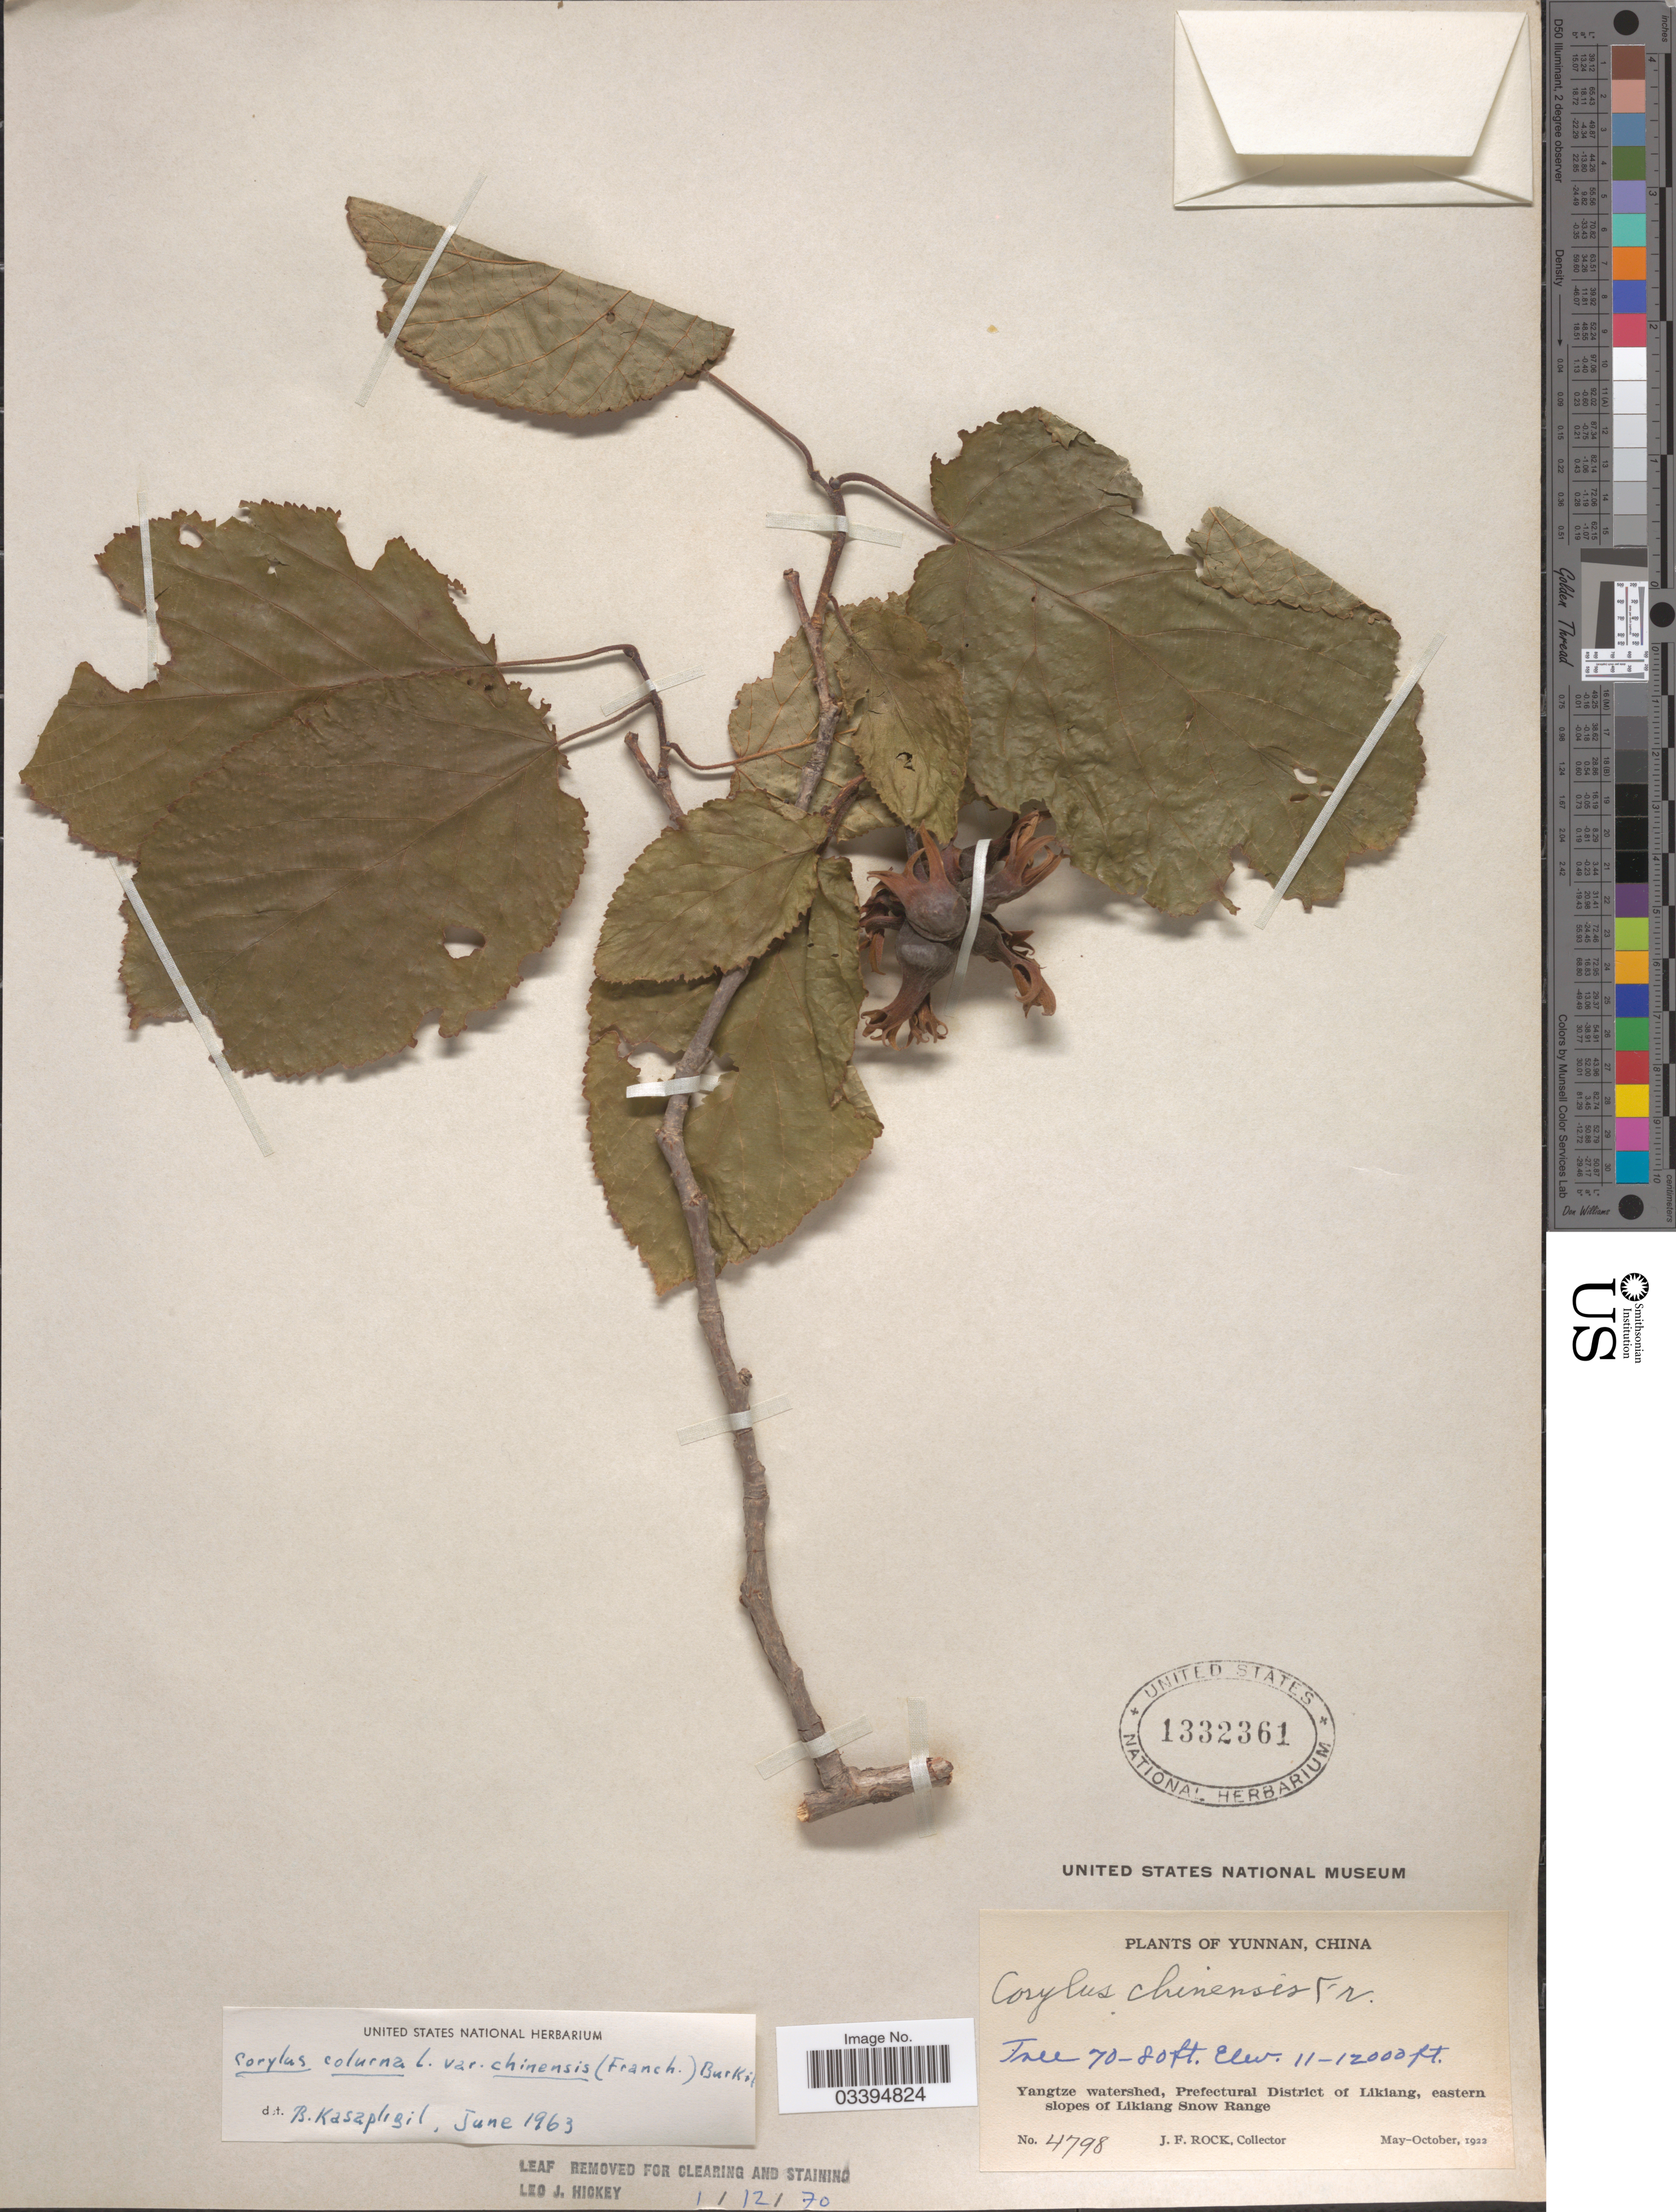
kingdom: Plantae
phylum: Tracheophyta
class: Magnoliopsida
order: Fagales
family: Betulaceae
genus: Corylus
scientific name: Corylus chinensis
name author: Franch.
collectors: J. Rock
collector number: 4798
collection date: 1922-05/1922-10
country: China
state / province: Yunnan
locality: Yangtze watershed, Prefectural District of Likiang, eastern slopes of Likiang Snow Range.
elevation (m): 3353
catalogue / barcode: US 1332361